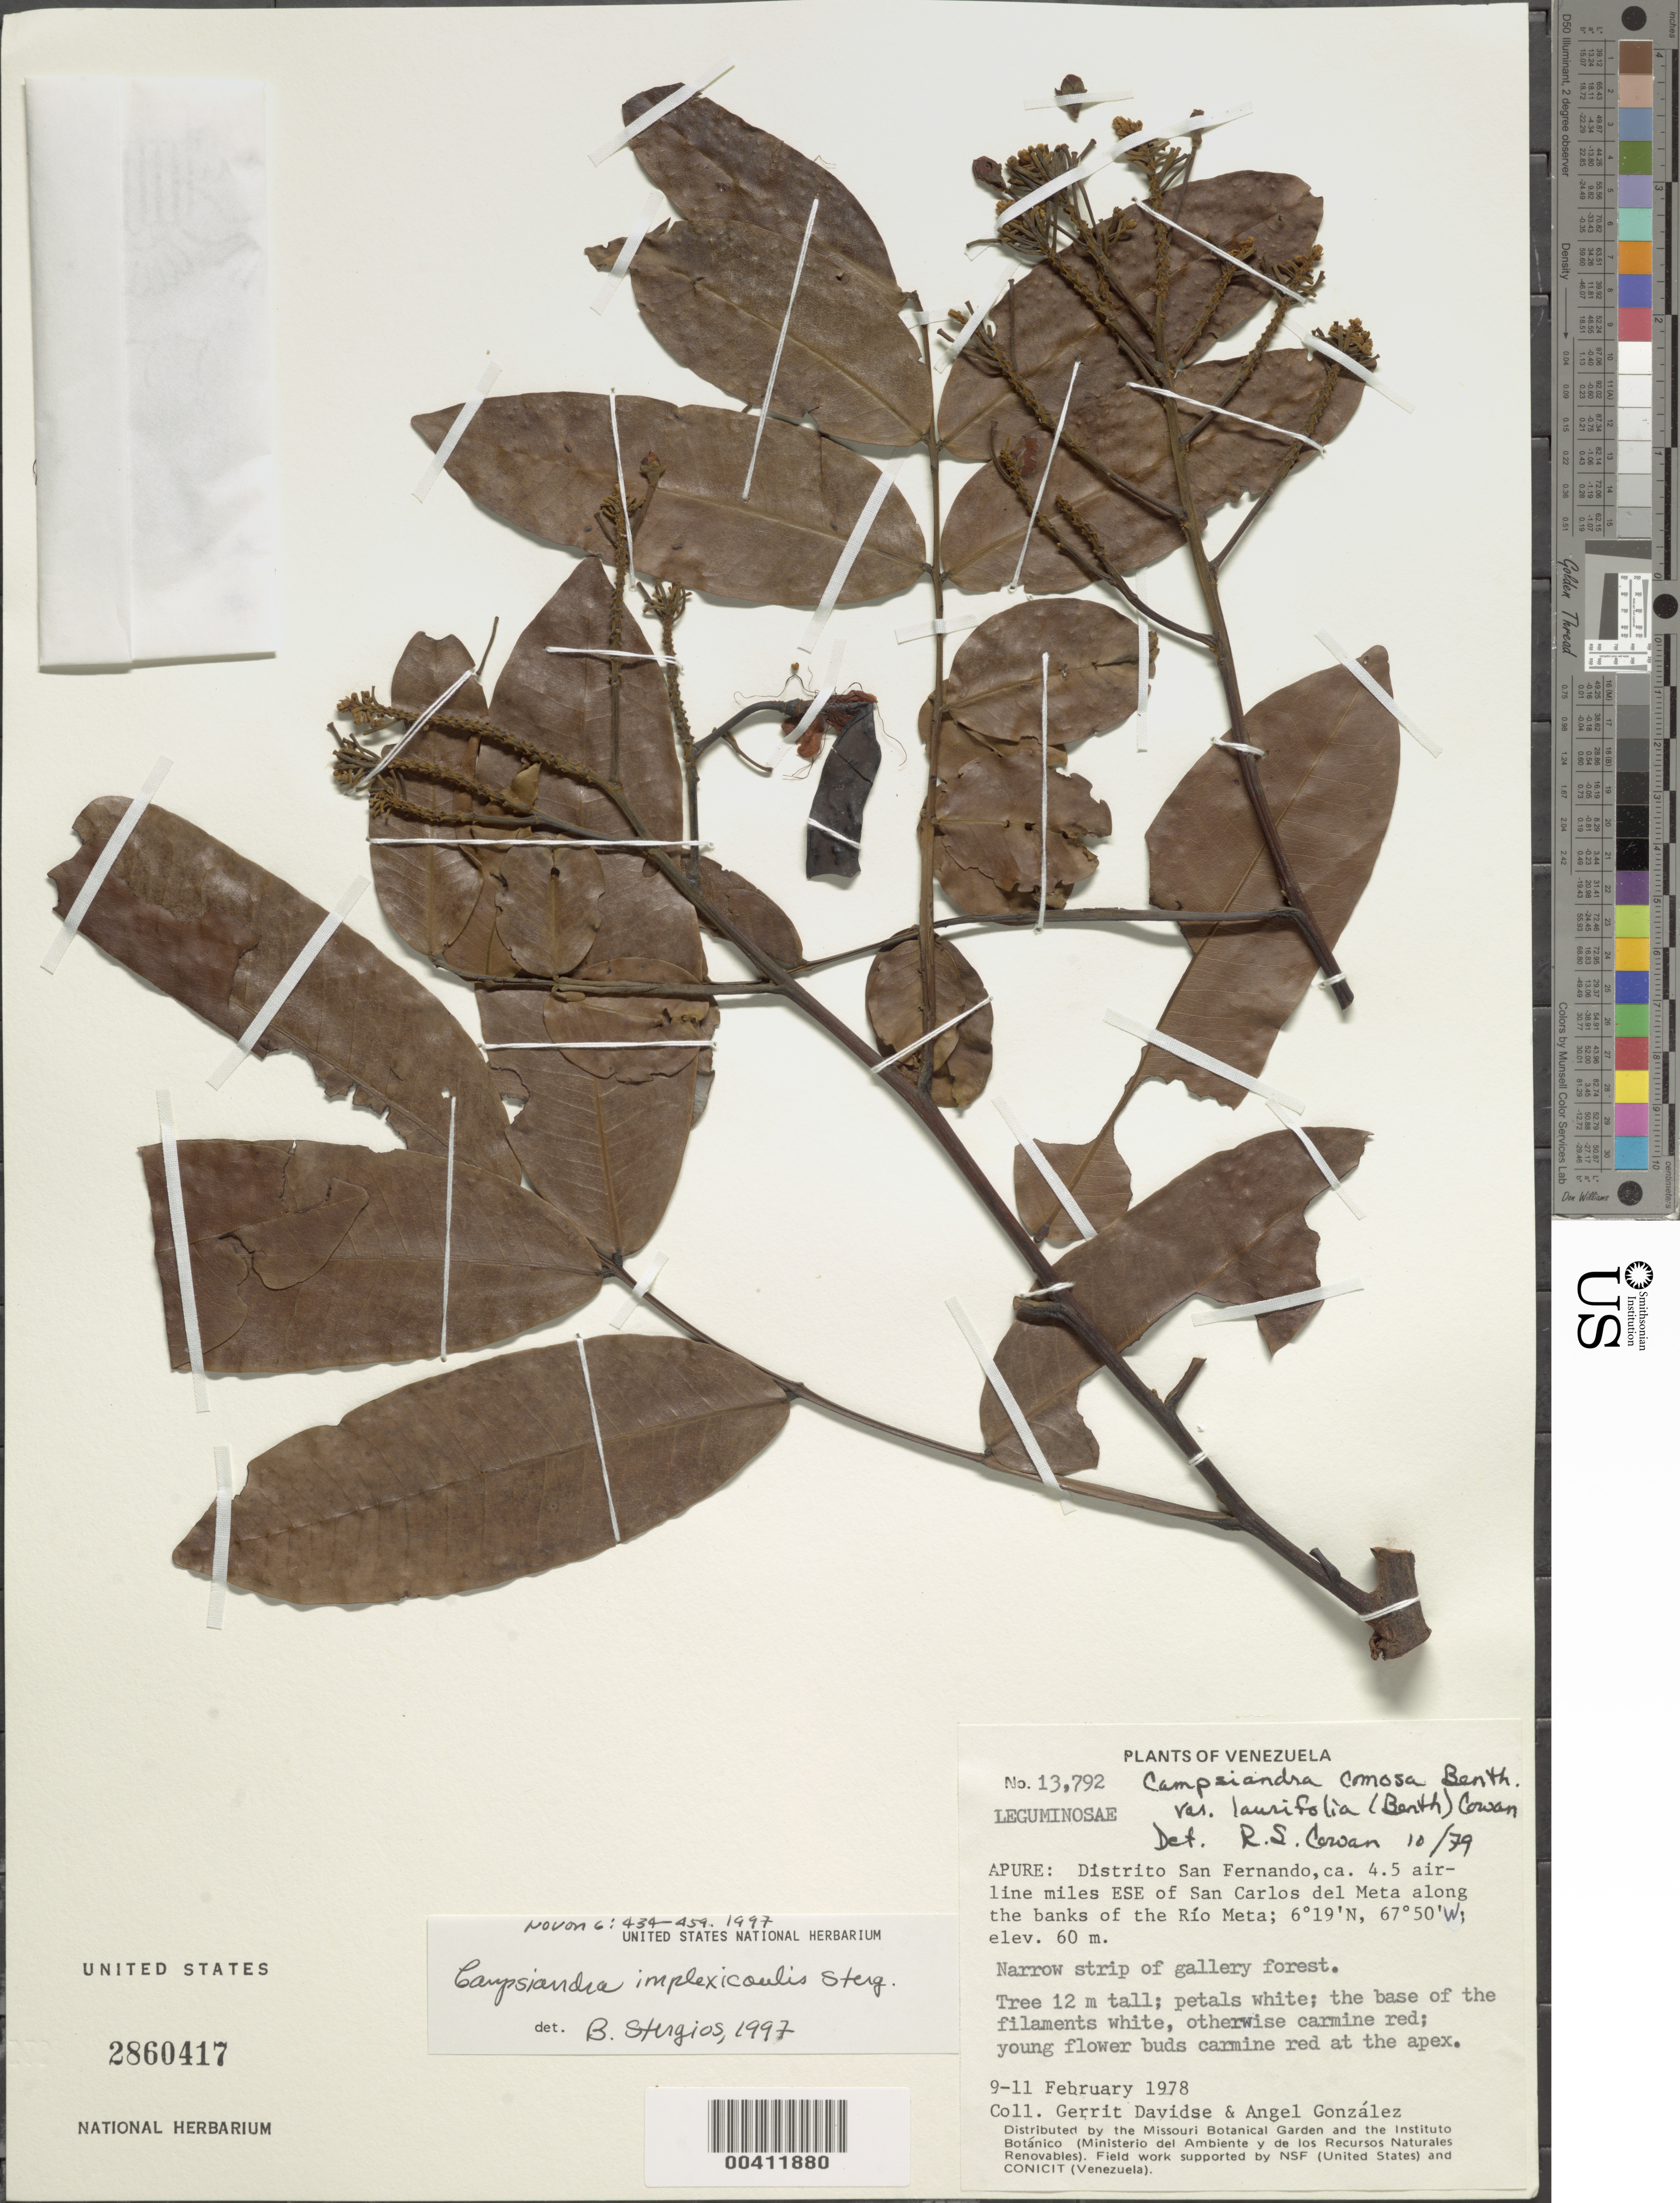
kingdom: Plantae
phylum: Tracheophyta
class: Magnoliopsida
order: Fabales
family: Fabaceae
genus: Campsiandra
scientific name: Campsiandra implexicaulis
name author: Stergios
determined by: Cowan, R. S.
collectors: G. Davidse & A. C. González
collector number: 13792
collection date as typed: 09 Feb 1978 to 11 Feb 1978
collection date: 1978-02-09/1978-02-11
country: Venezuela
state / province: Apure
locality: Distrito san fernando, ese of san carlos del meta. along banks of rio meta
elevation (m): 60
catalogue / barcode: US 2860417